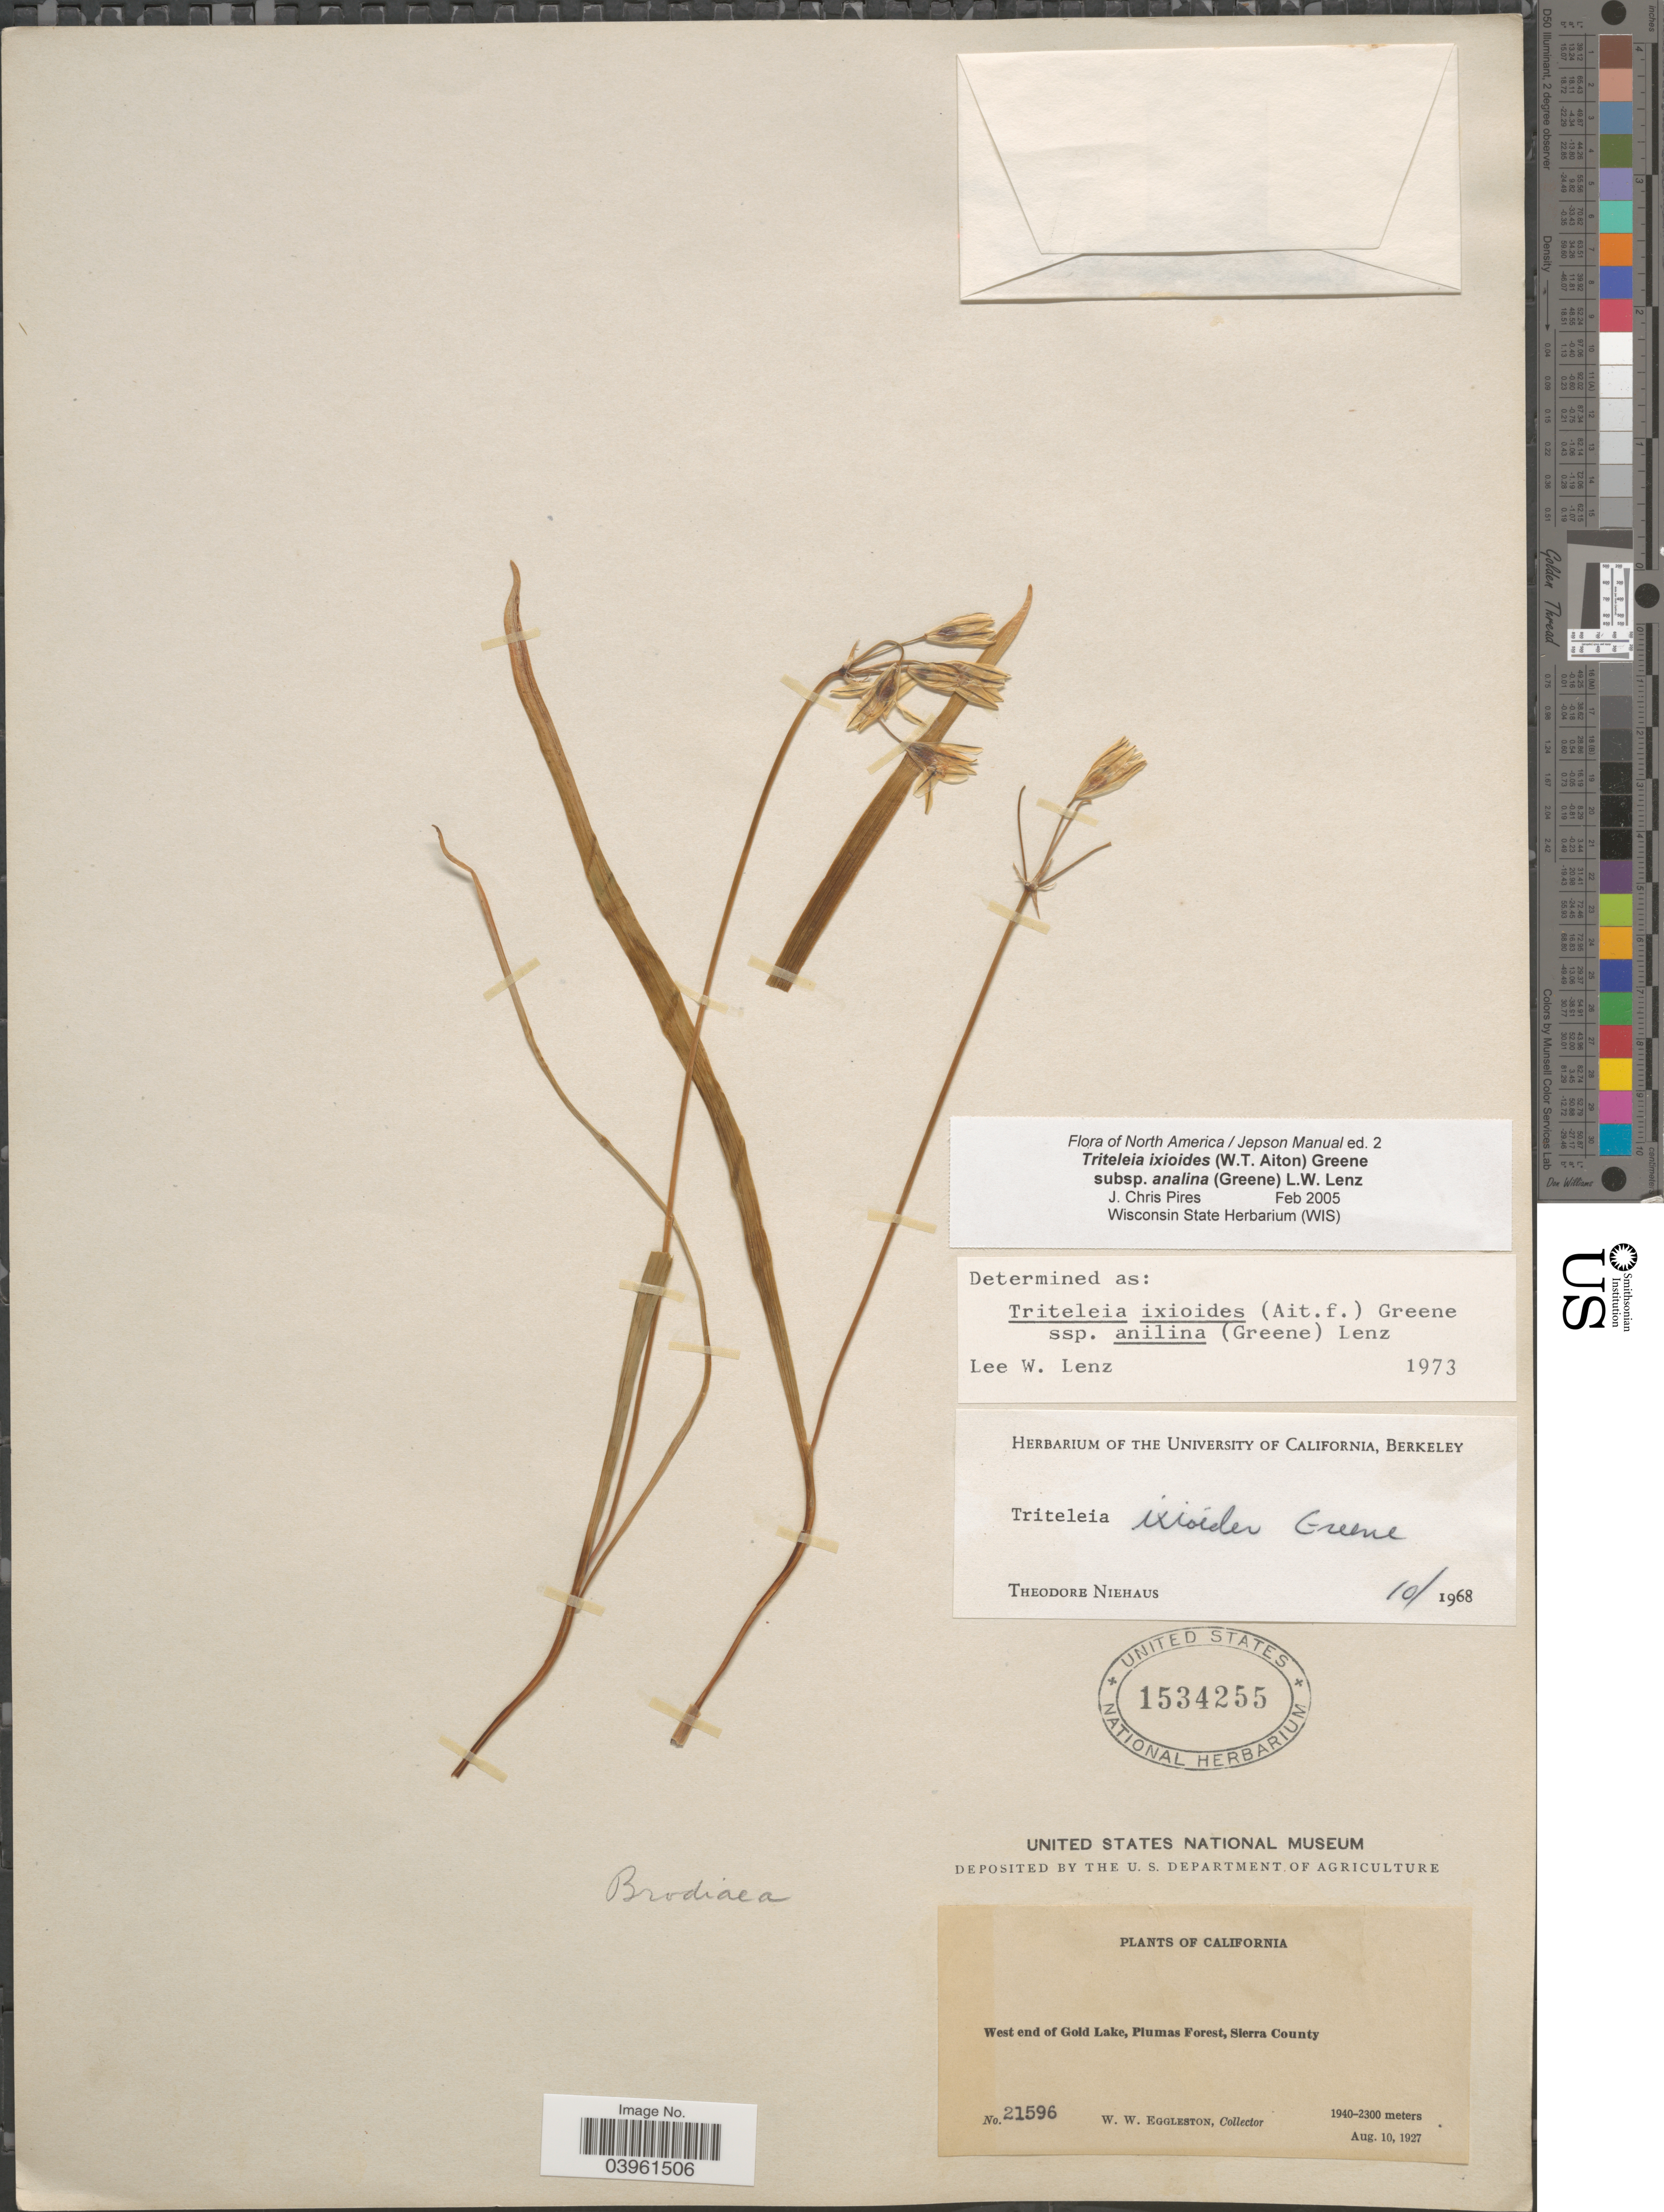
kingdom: Plantae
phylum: Tracheophyta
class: Liliopsida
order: Asparagales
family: Asparagaceae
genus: Triteleia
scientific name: Triteleia ixioides subsp. anilina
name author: (Greene) L.W. Lenz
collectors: W. W. Eggleston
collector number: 21596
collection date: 1927-08-10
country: United States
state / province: California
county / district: Sierra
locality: West end of Gold Lake, Plumas Forest, Sierra County.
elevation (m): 1940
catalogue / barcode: US 1534255